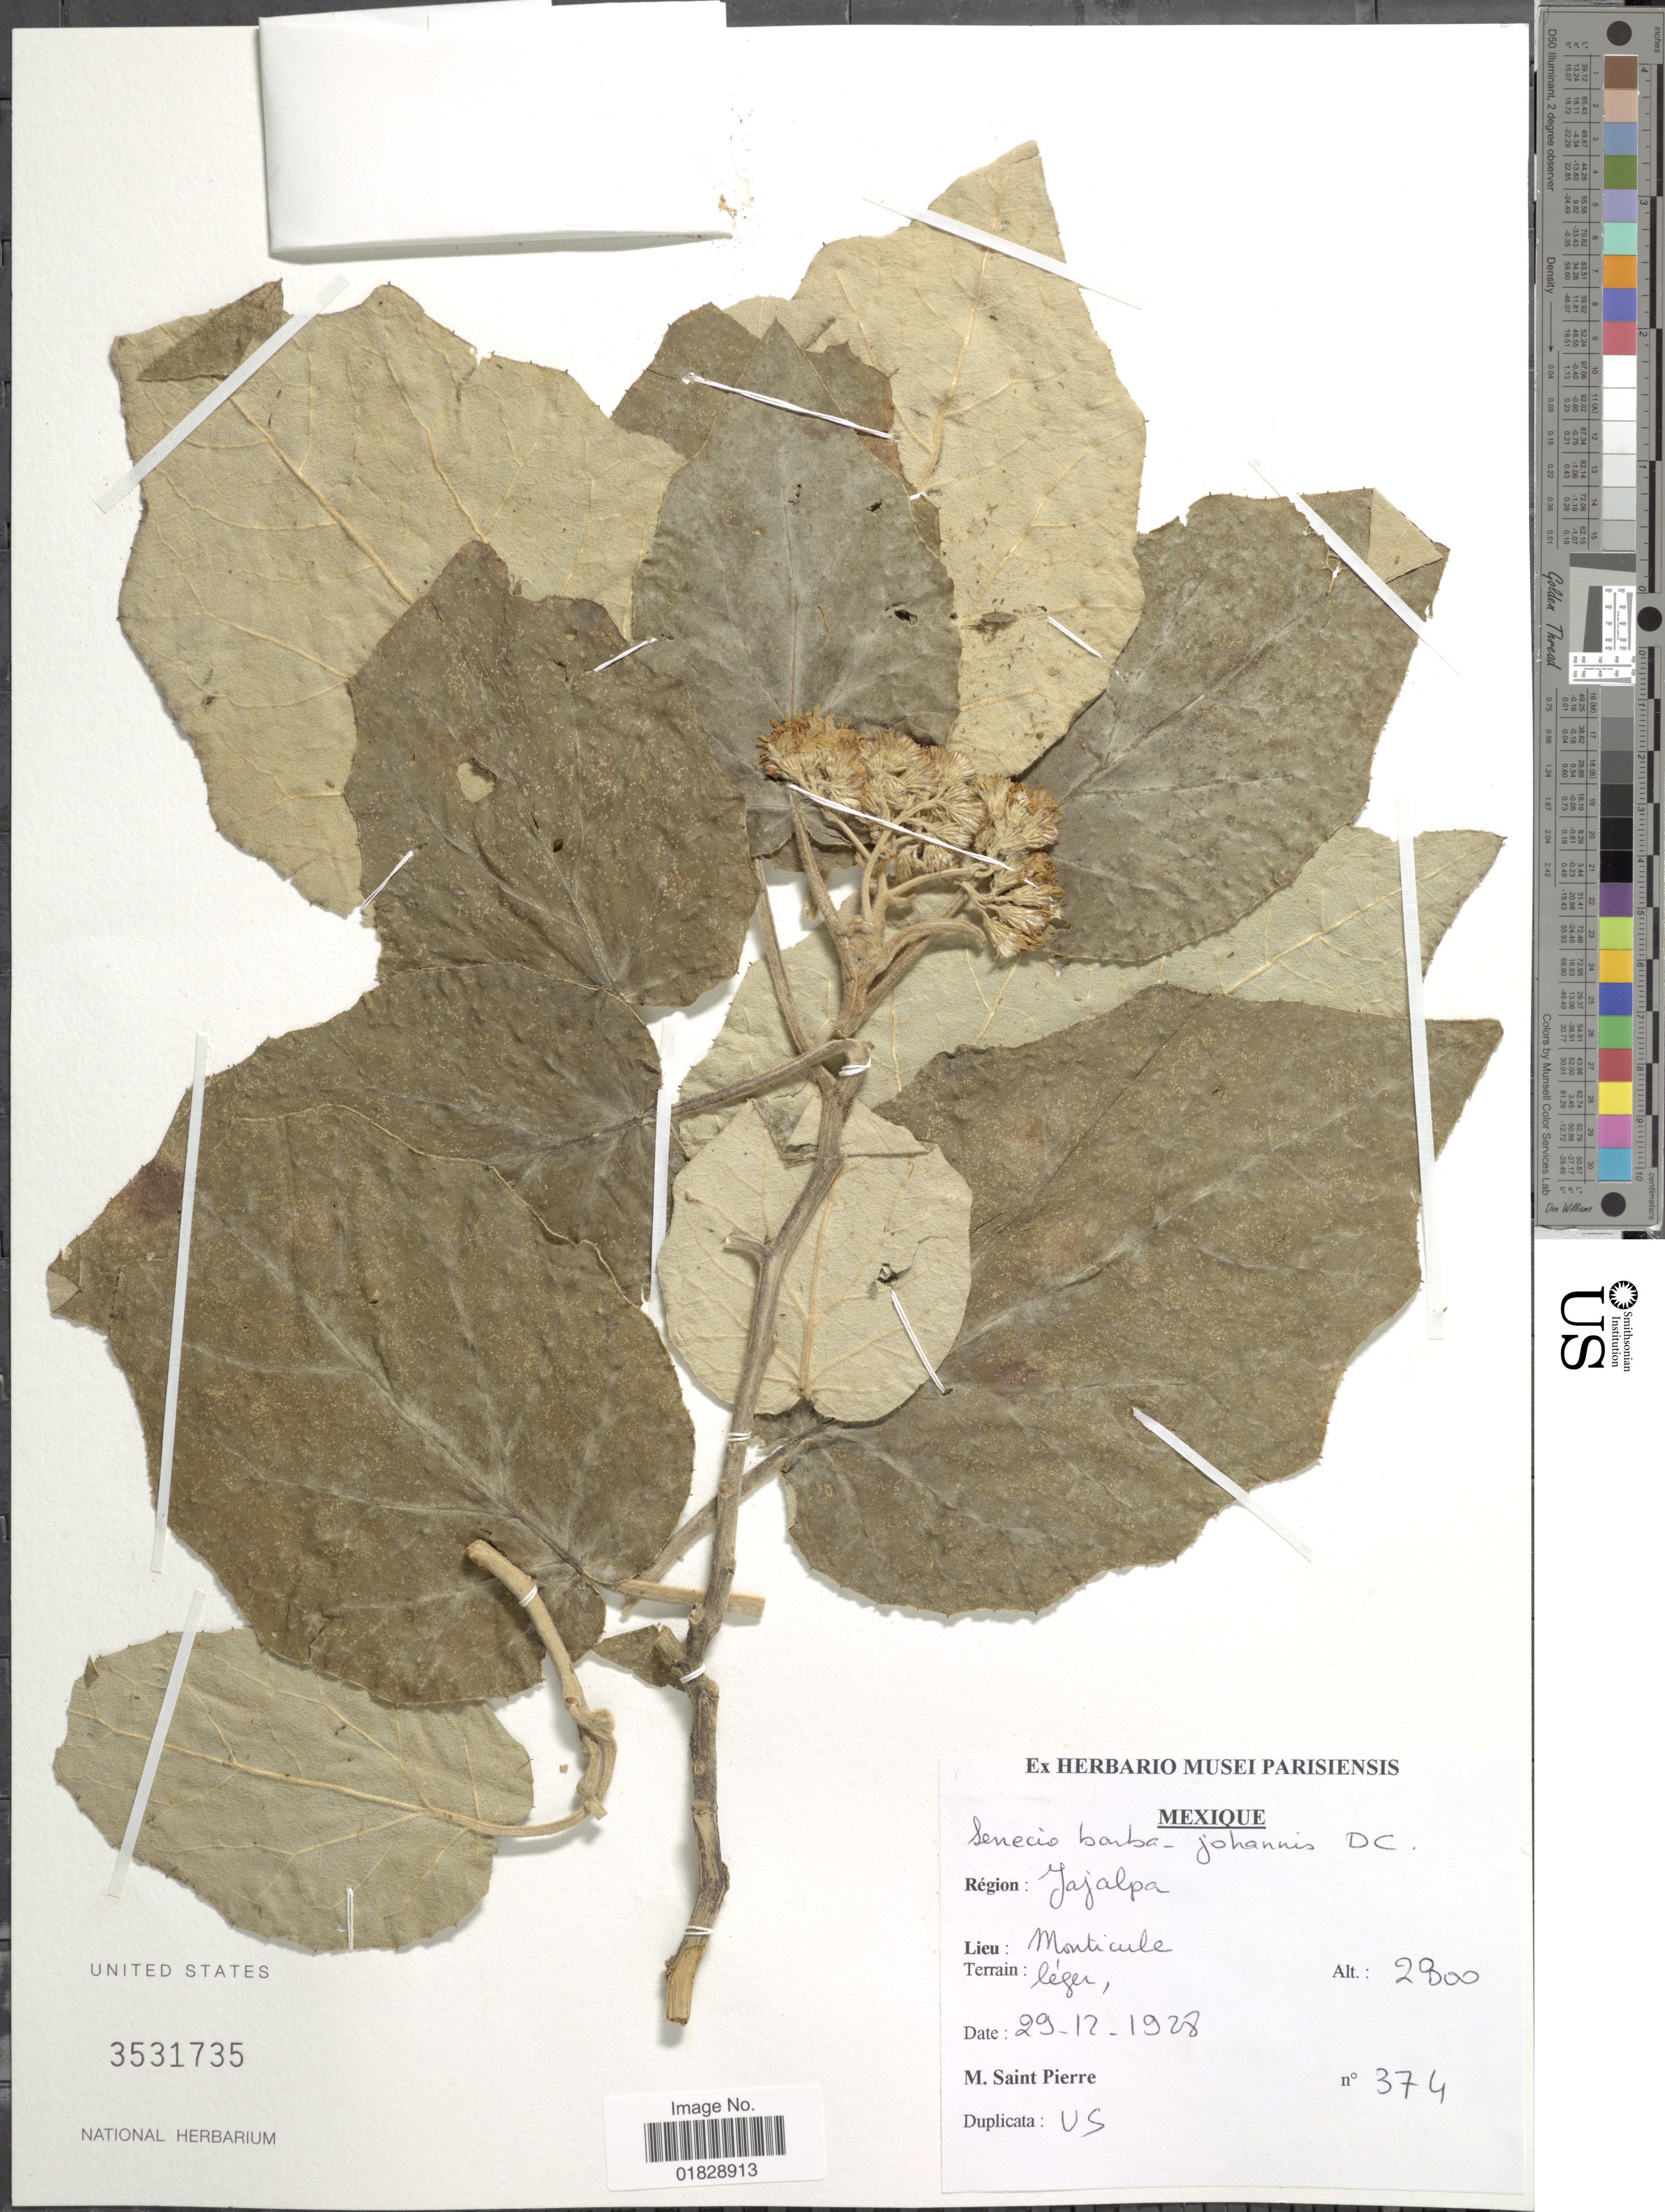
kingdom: Plantae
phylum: Tracheophyta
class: Magnoliopsida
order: Asterales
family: Asteraceae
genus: Roldana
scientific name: Roldana barba-johannis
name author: (DC.) H. Rob. & Brettell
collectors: M. Saint-Pierre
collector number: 374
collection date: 1928-12-29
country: Mexico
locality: Jajalpa. Monticule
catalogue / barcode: US 3531735